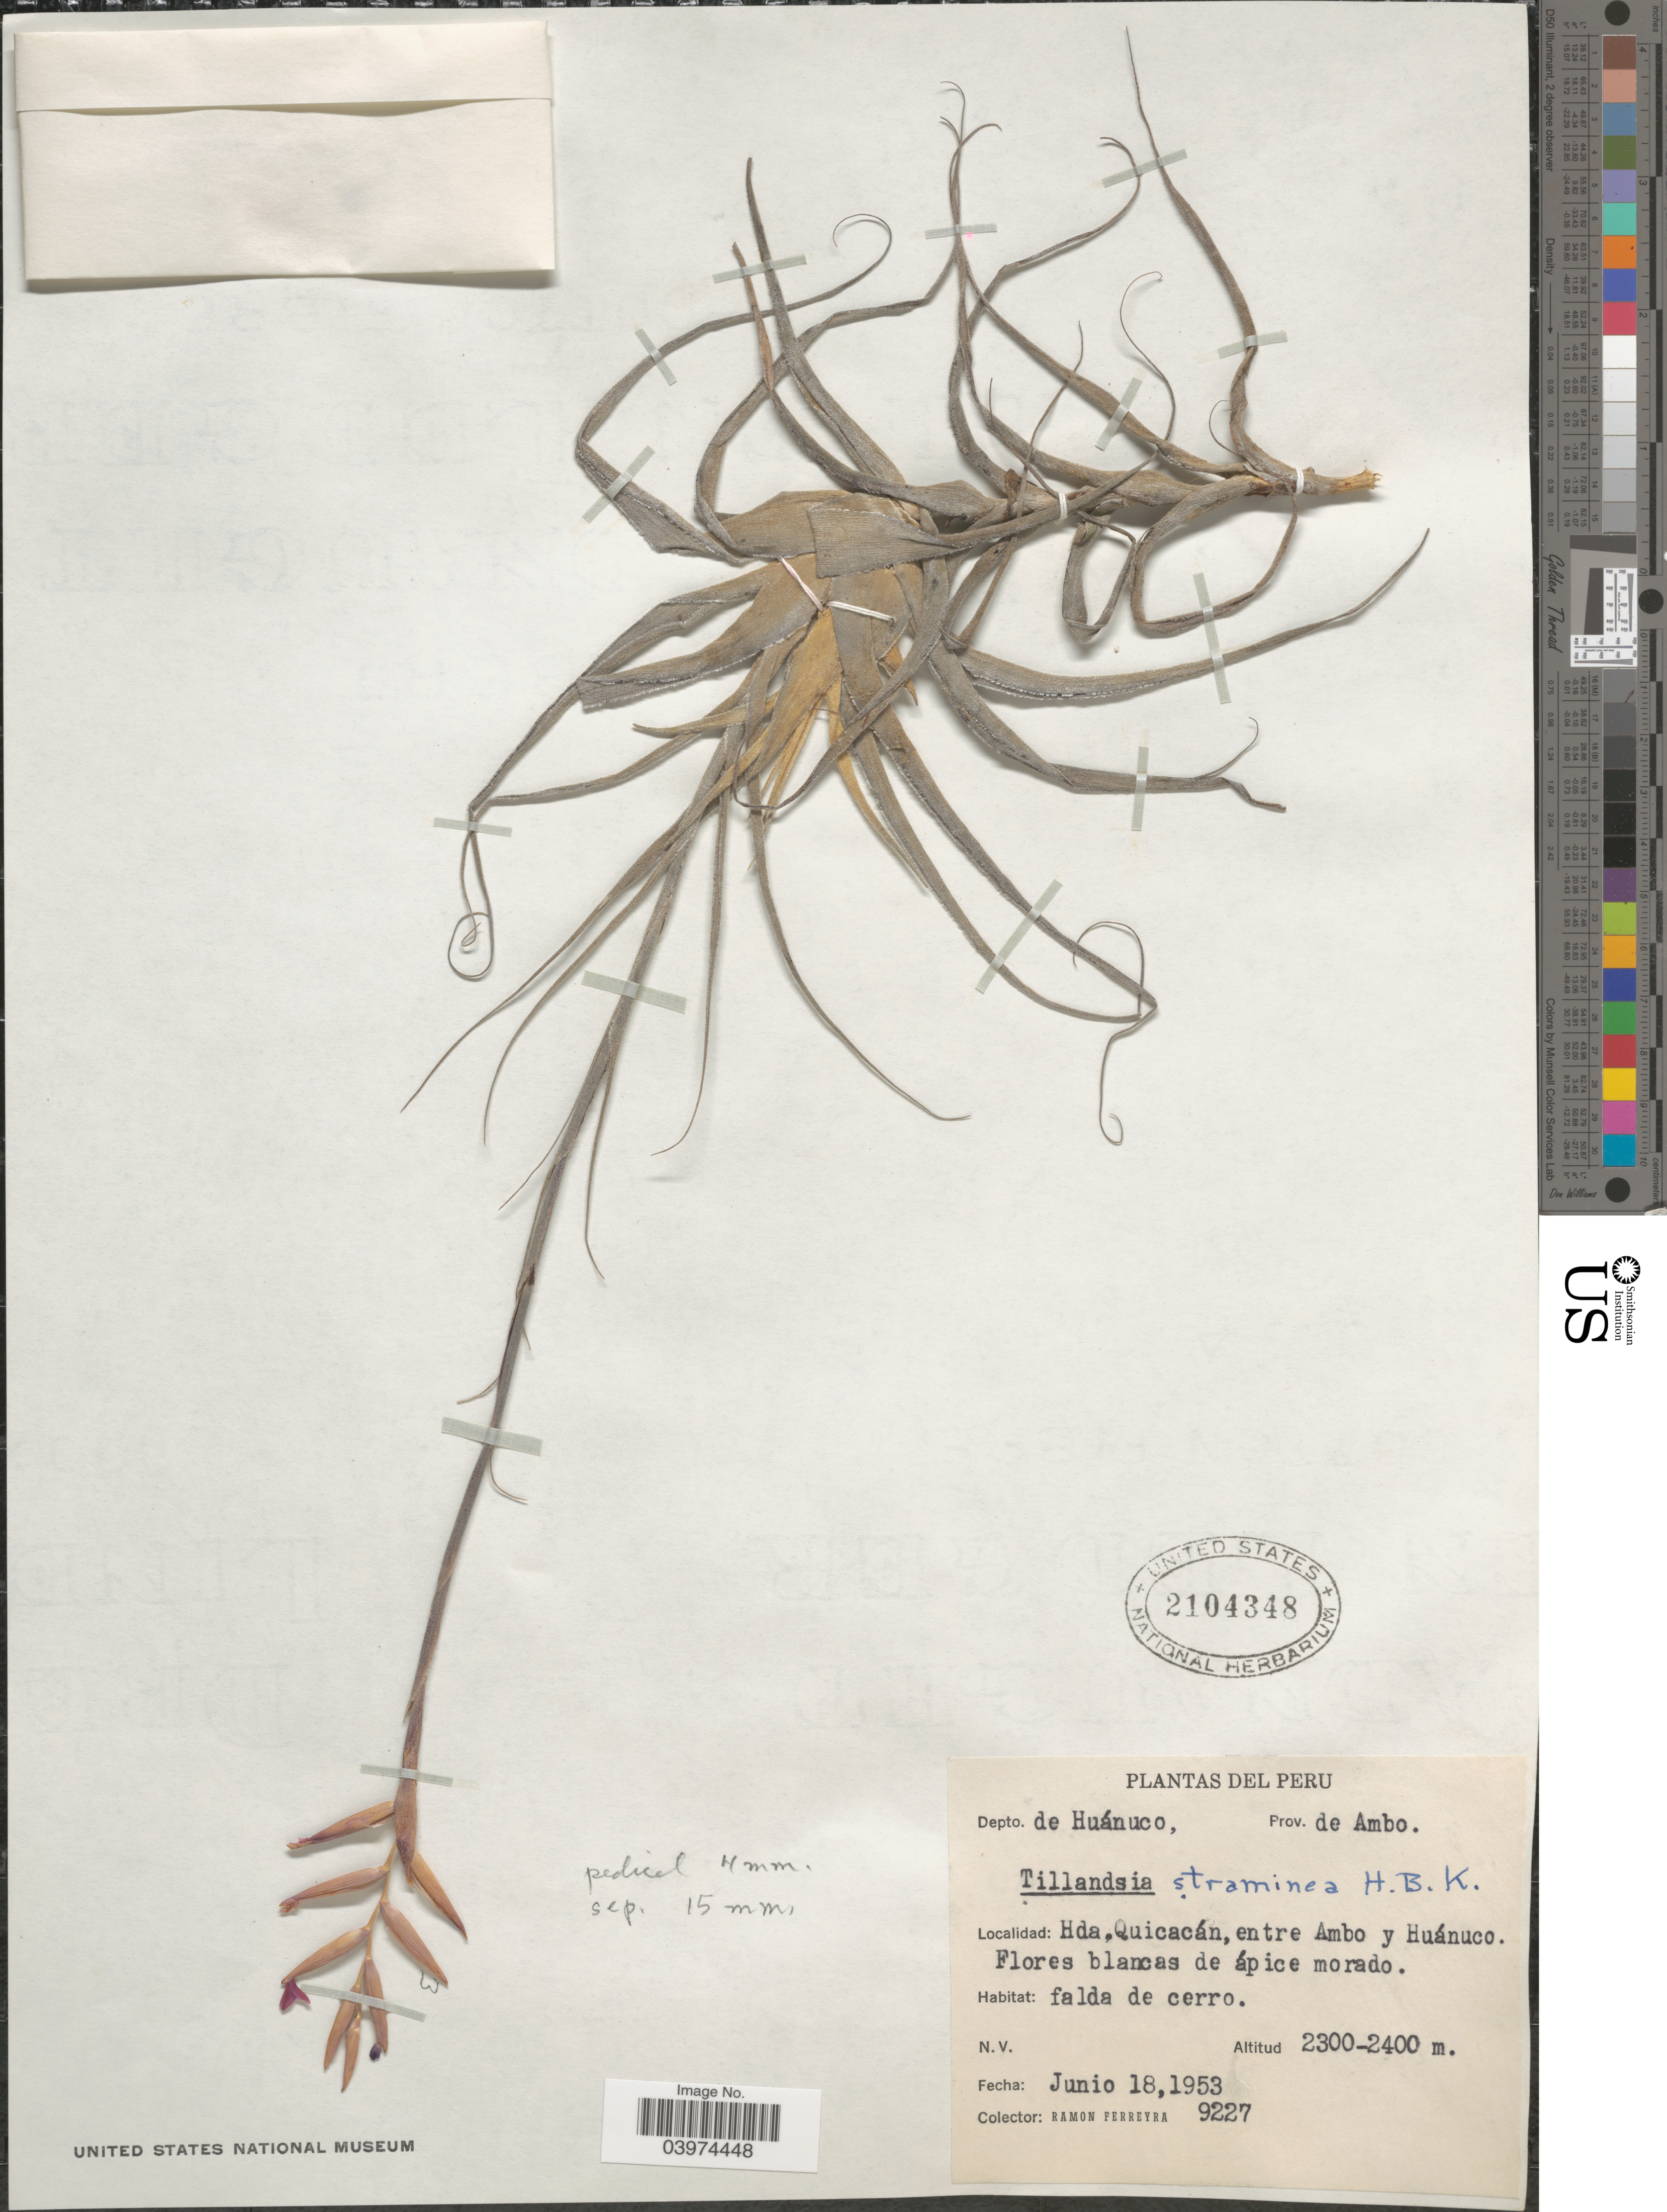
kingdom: Plantae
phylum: Tracheophyta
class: Liliopsida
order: Poales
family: Bromeliaceae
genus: Tillandsia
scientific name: Tillandsia straminea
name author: Kunth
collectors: R. A. Ferreyra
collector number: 9227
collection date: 1953-06-18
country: Peru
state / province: Huánuco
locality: Depto. de Huánuco. Prov. de Ambo. Hda. Quincacán, entre Ambo y Huánuco.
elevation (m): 2300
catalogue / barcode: US 2104348